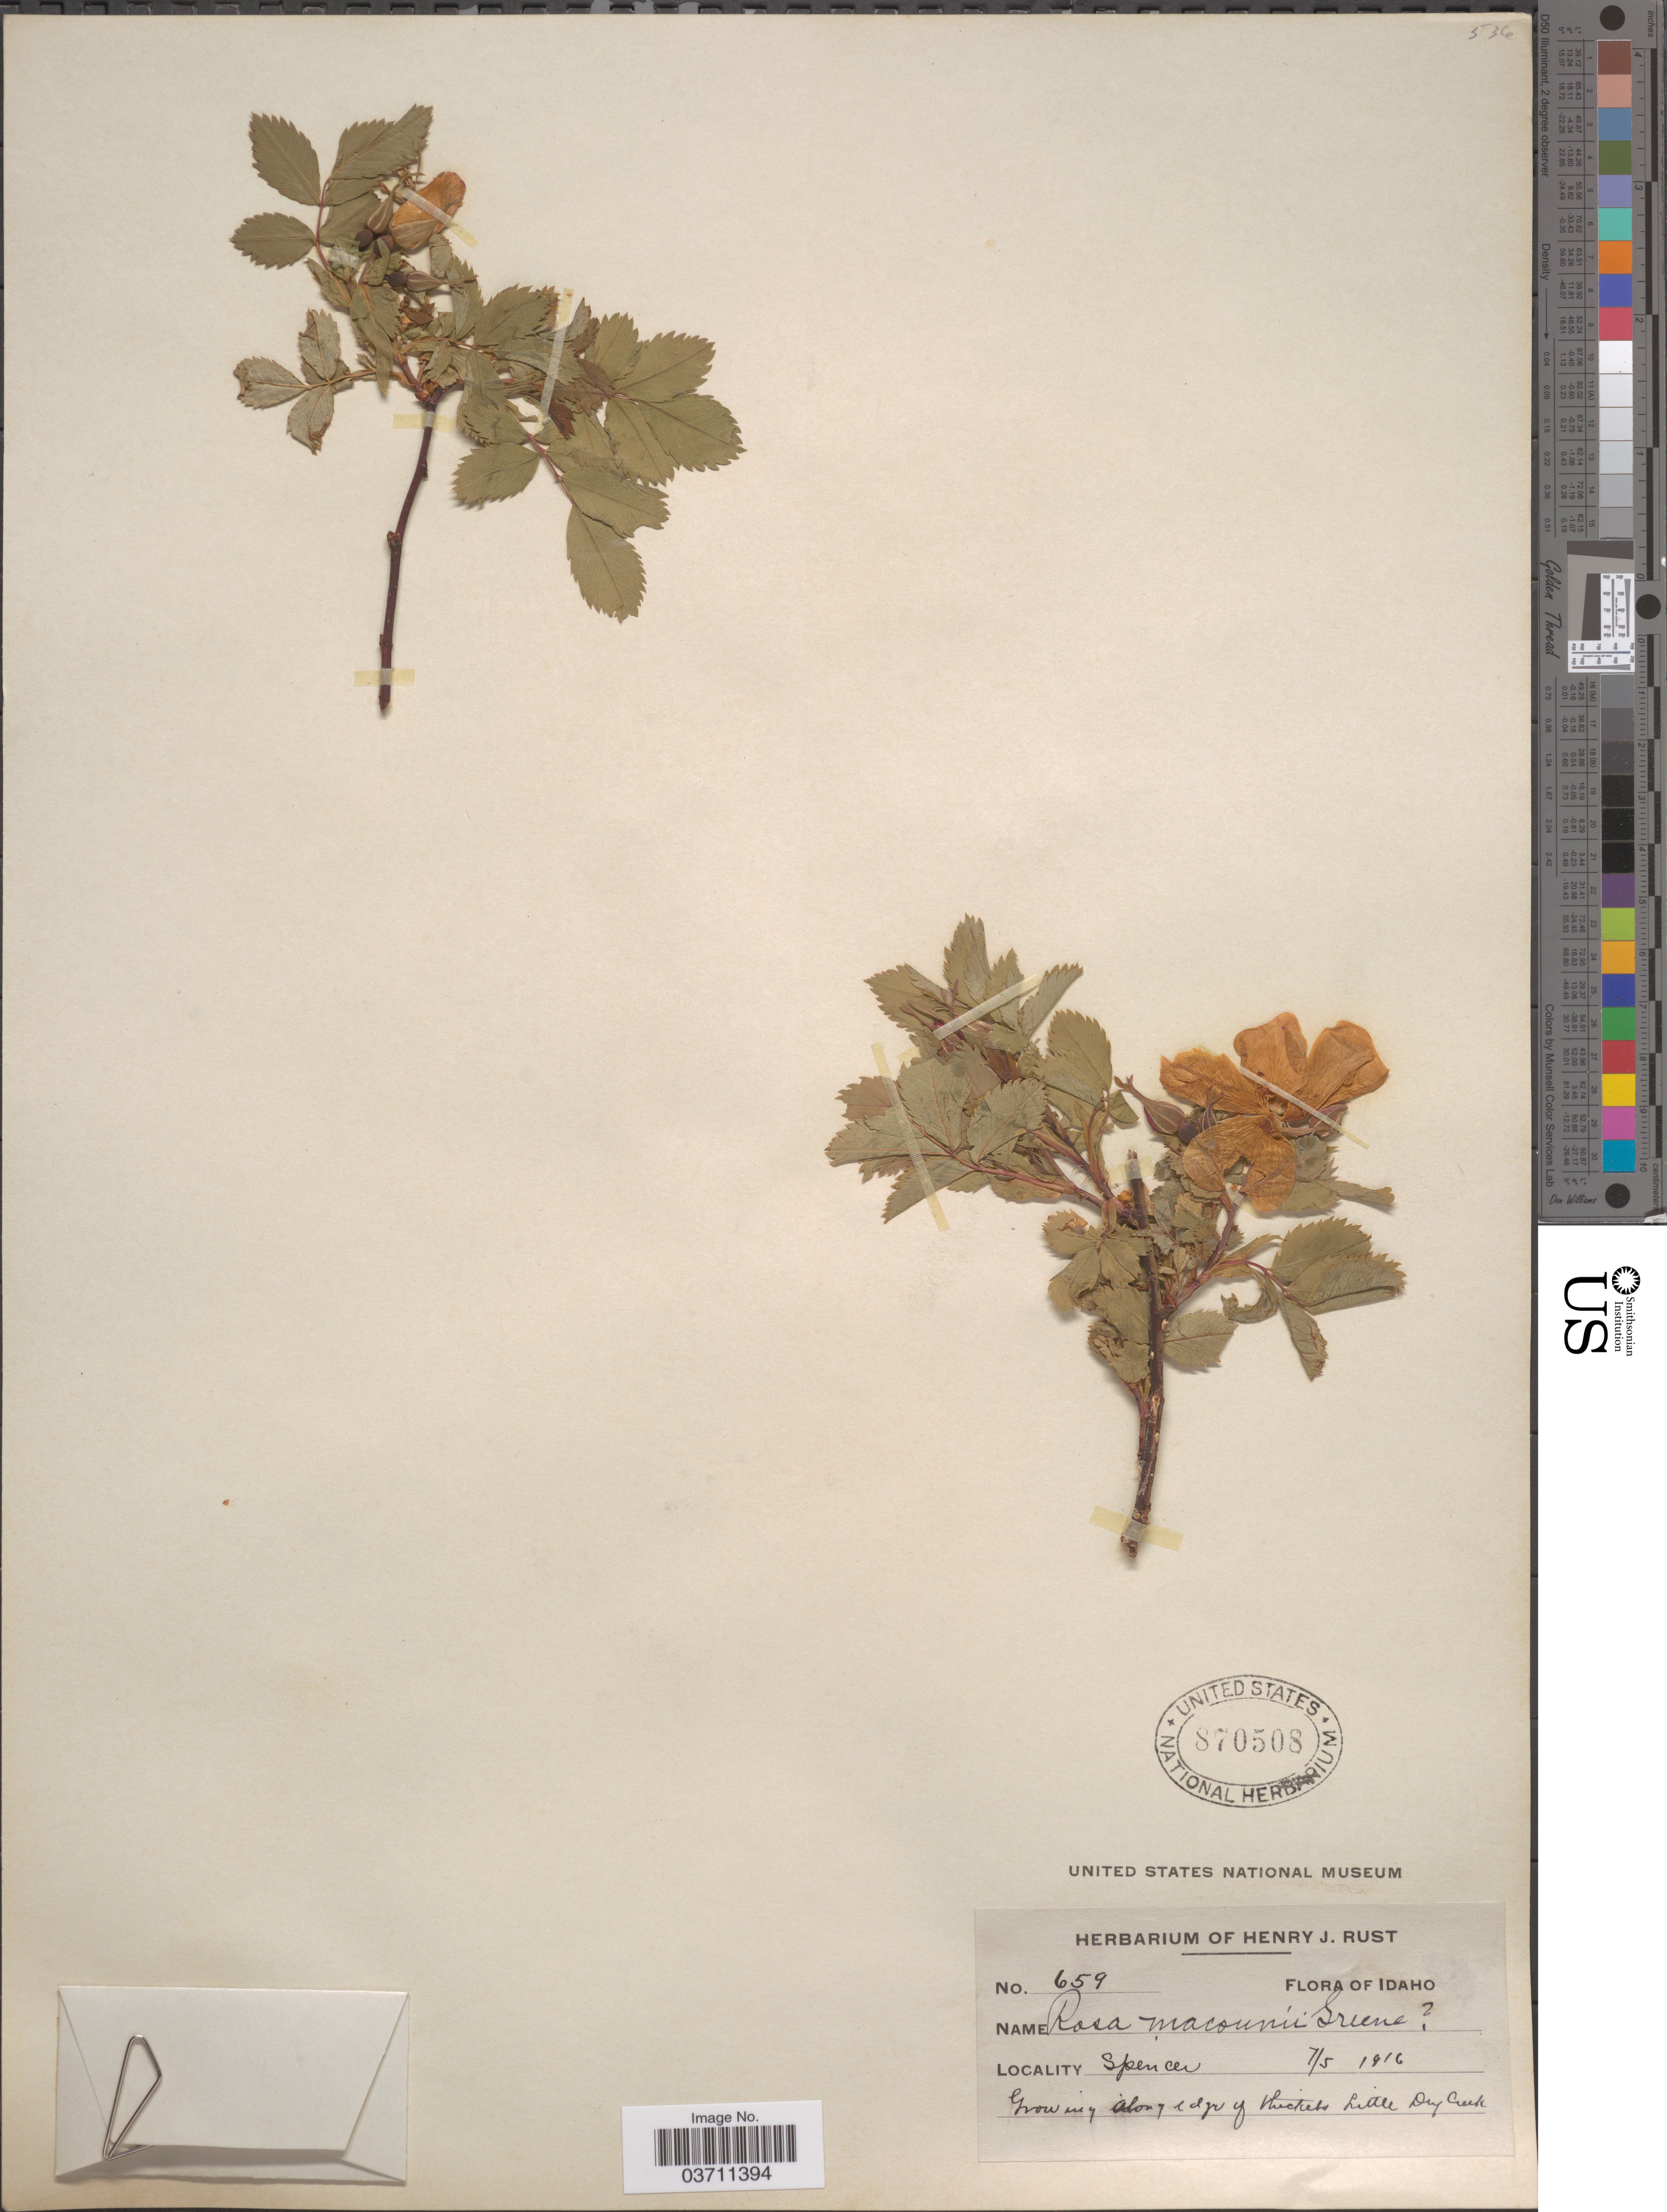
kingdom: Plantae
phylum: Tracheophyta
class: Magnoliopsida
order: Rosales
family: Rosaceae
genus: Rosa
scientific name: Rosa macounii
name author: Greene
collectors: ex herb. Henry J. Rust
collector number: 659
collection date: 1916-07-05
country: United States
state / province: Idaho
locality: Spencer. Little Dry Creek.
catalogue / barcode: US 870508